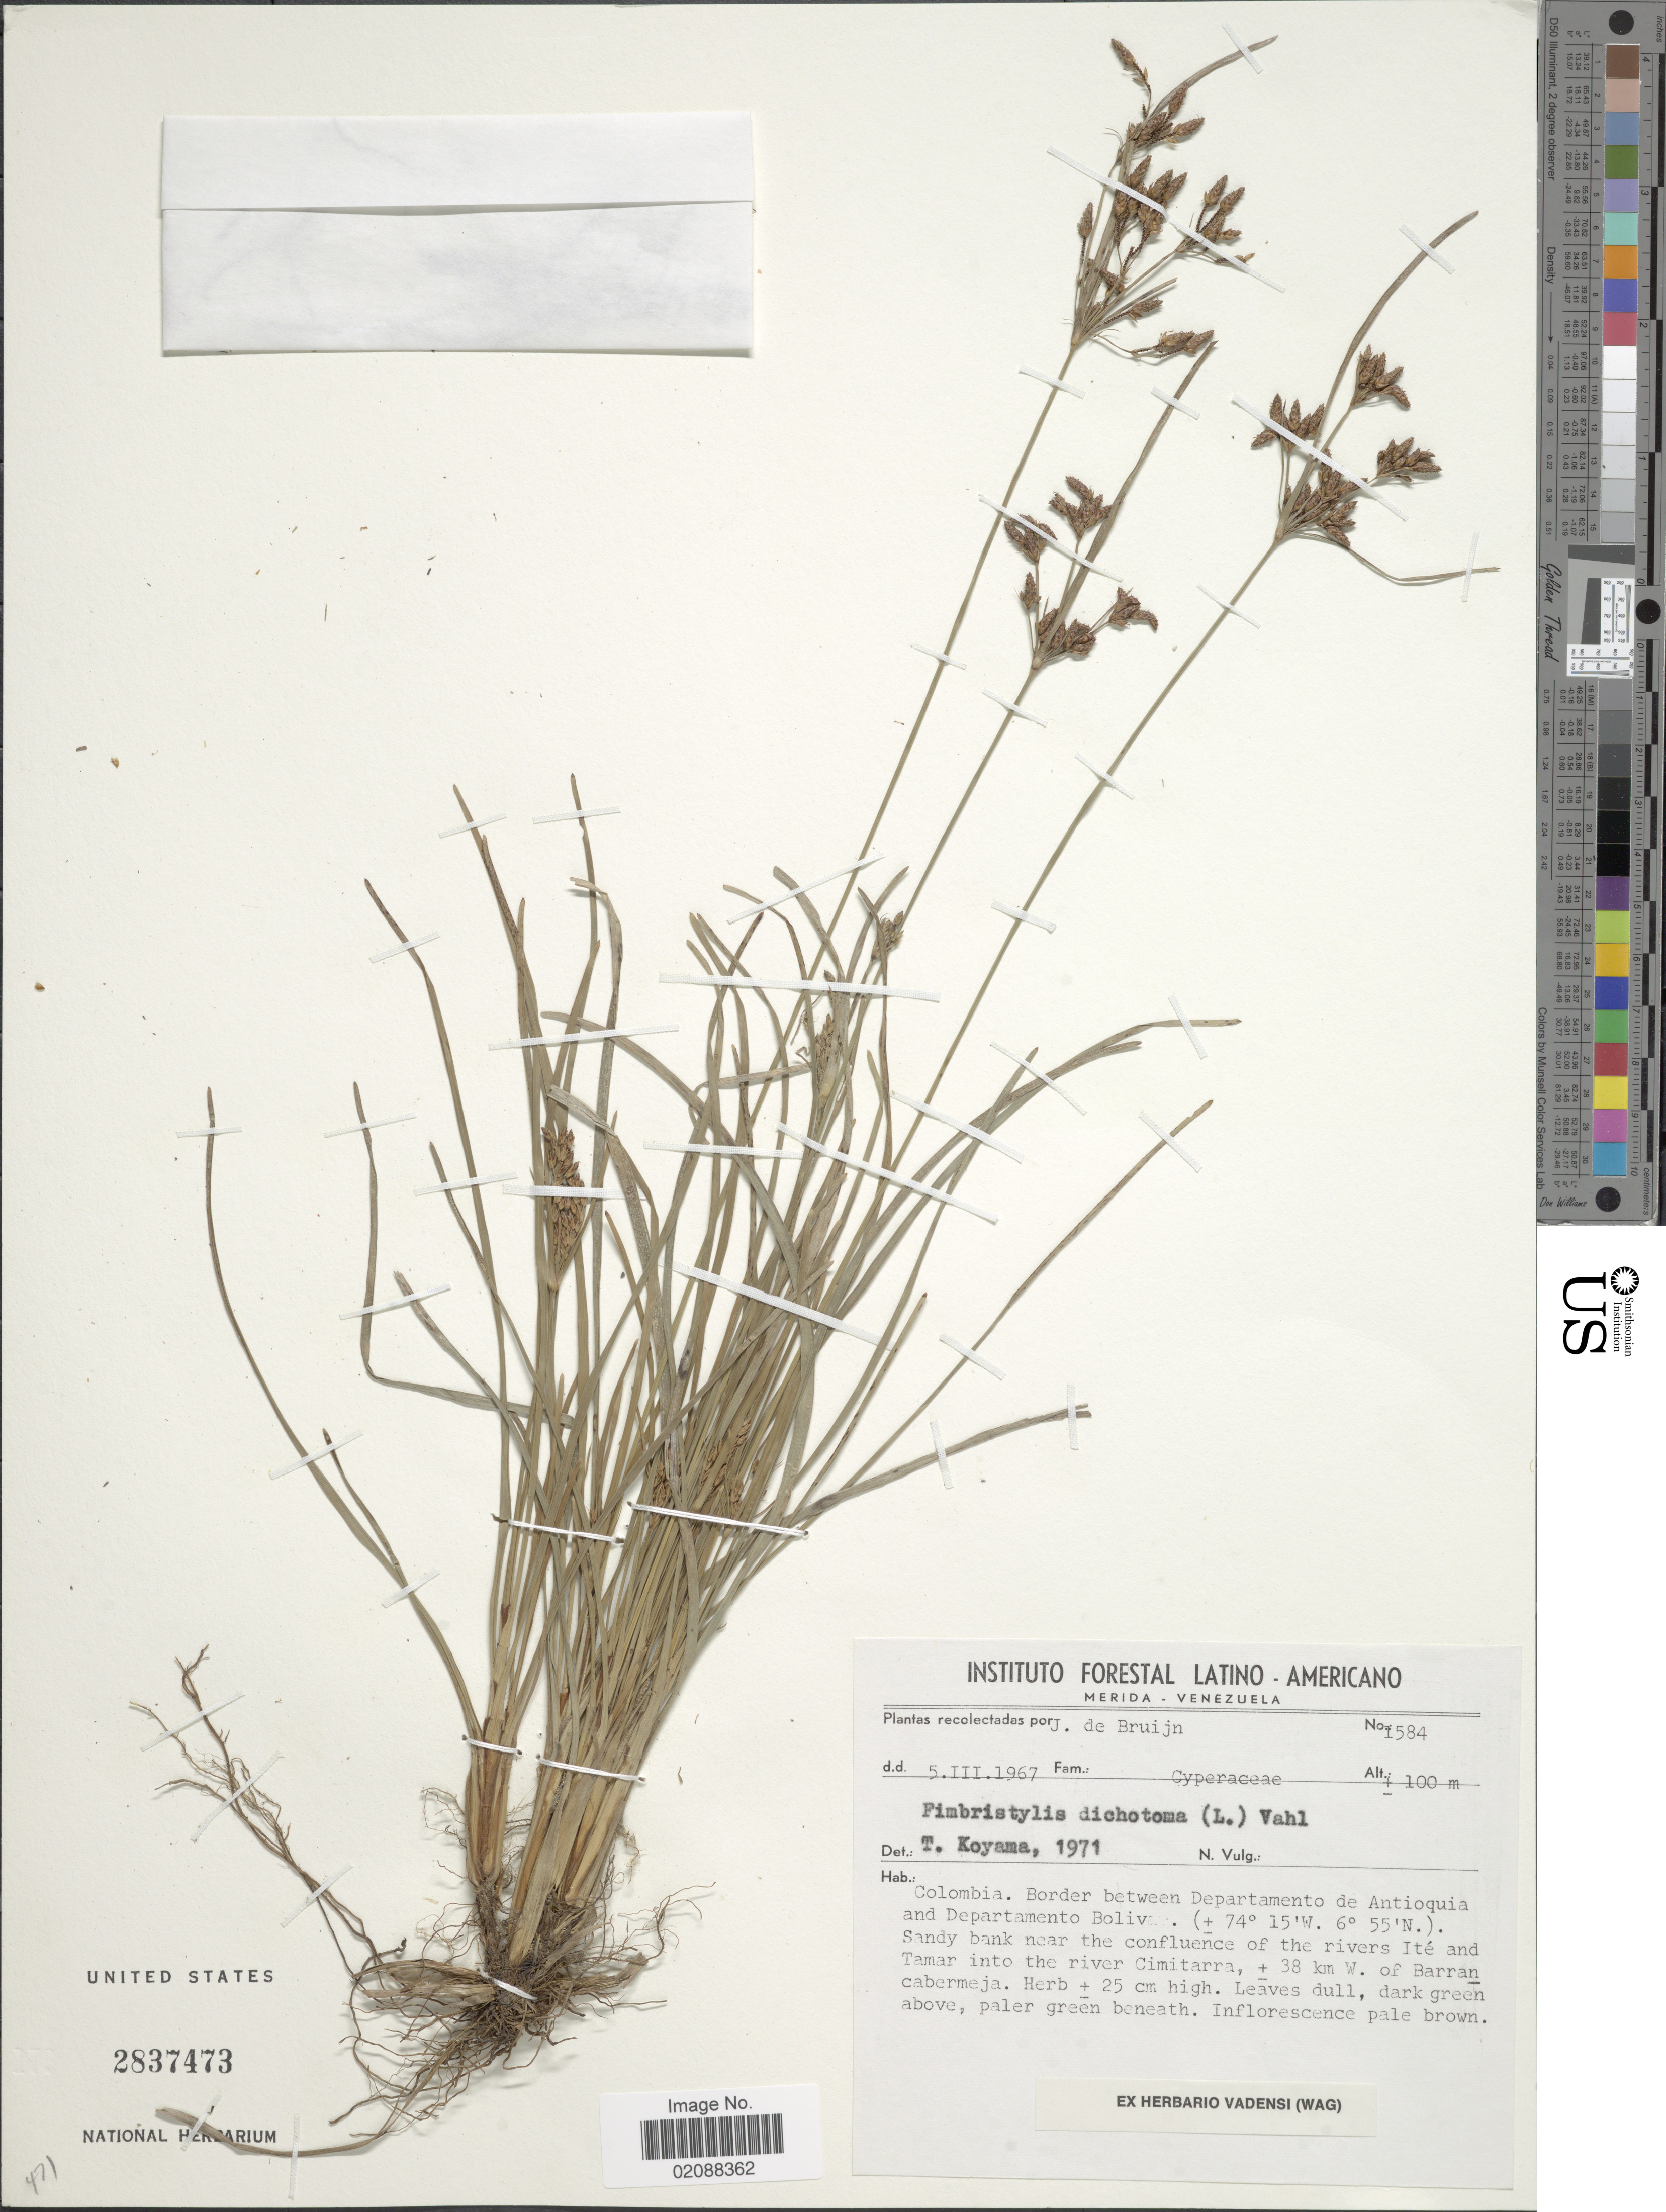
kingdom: Plantae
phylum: Tracheophyta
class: Liliopsida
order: Poales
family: Cyperaceae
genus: Fimbristylis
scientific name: Fimbristylis dichotoma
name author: (L.) Vahl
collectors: J. Bruijn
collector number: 1584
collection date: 1967-03-05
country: Colombia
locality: Border between Departamento de Antioquia and Departamento Boliv., near the confluence of the rivers Ite and Tamar into the river Cimitarra, ± 38 km W of Barran cabermeja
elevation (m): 100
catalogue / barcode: US 2837473